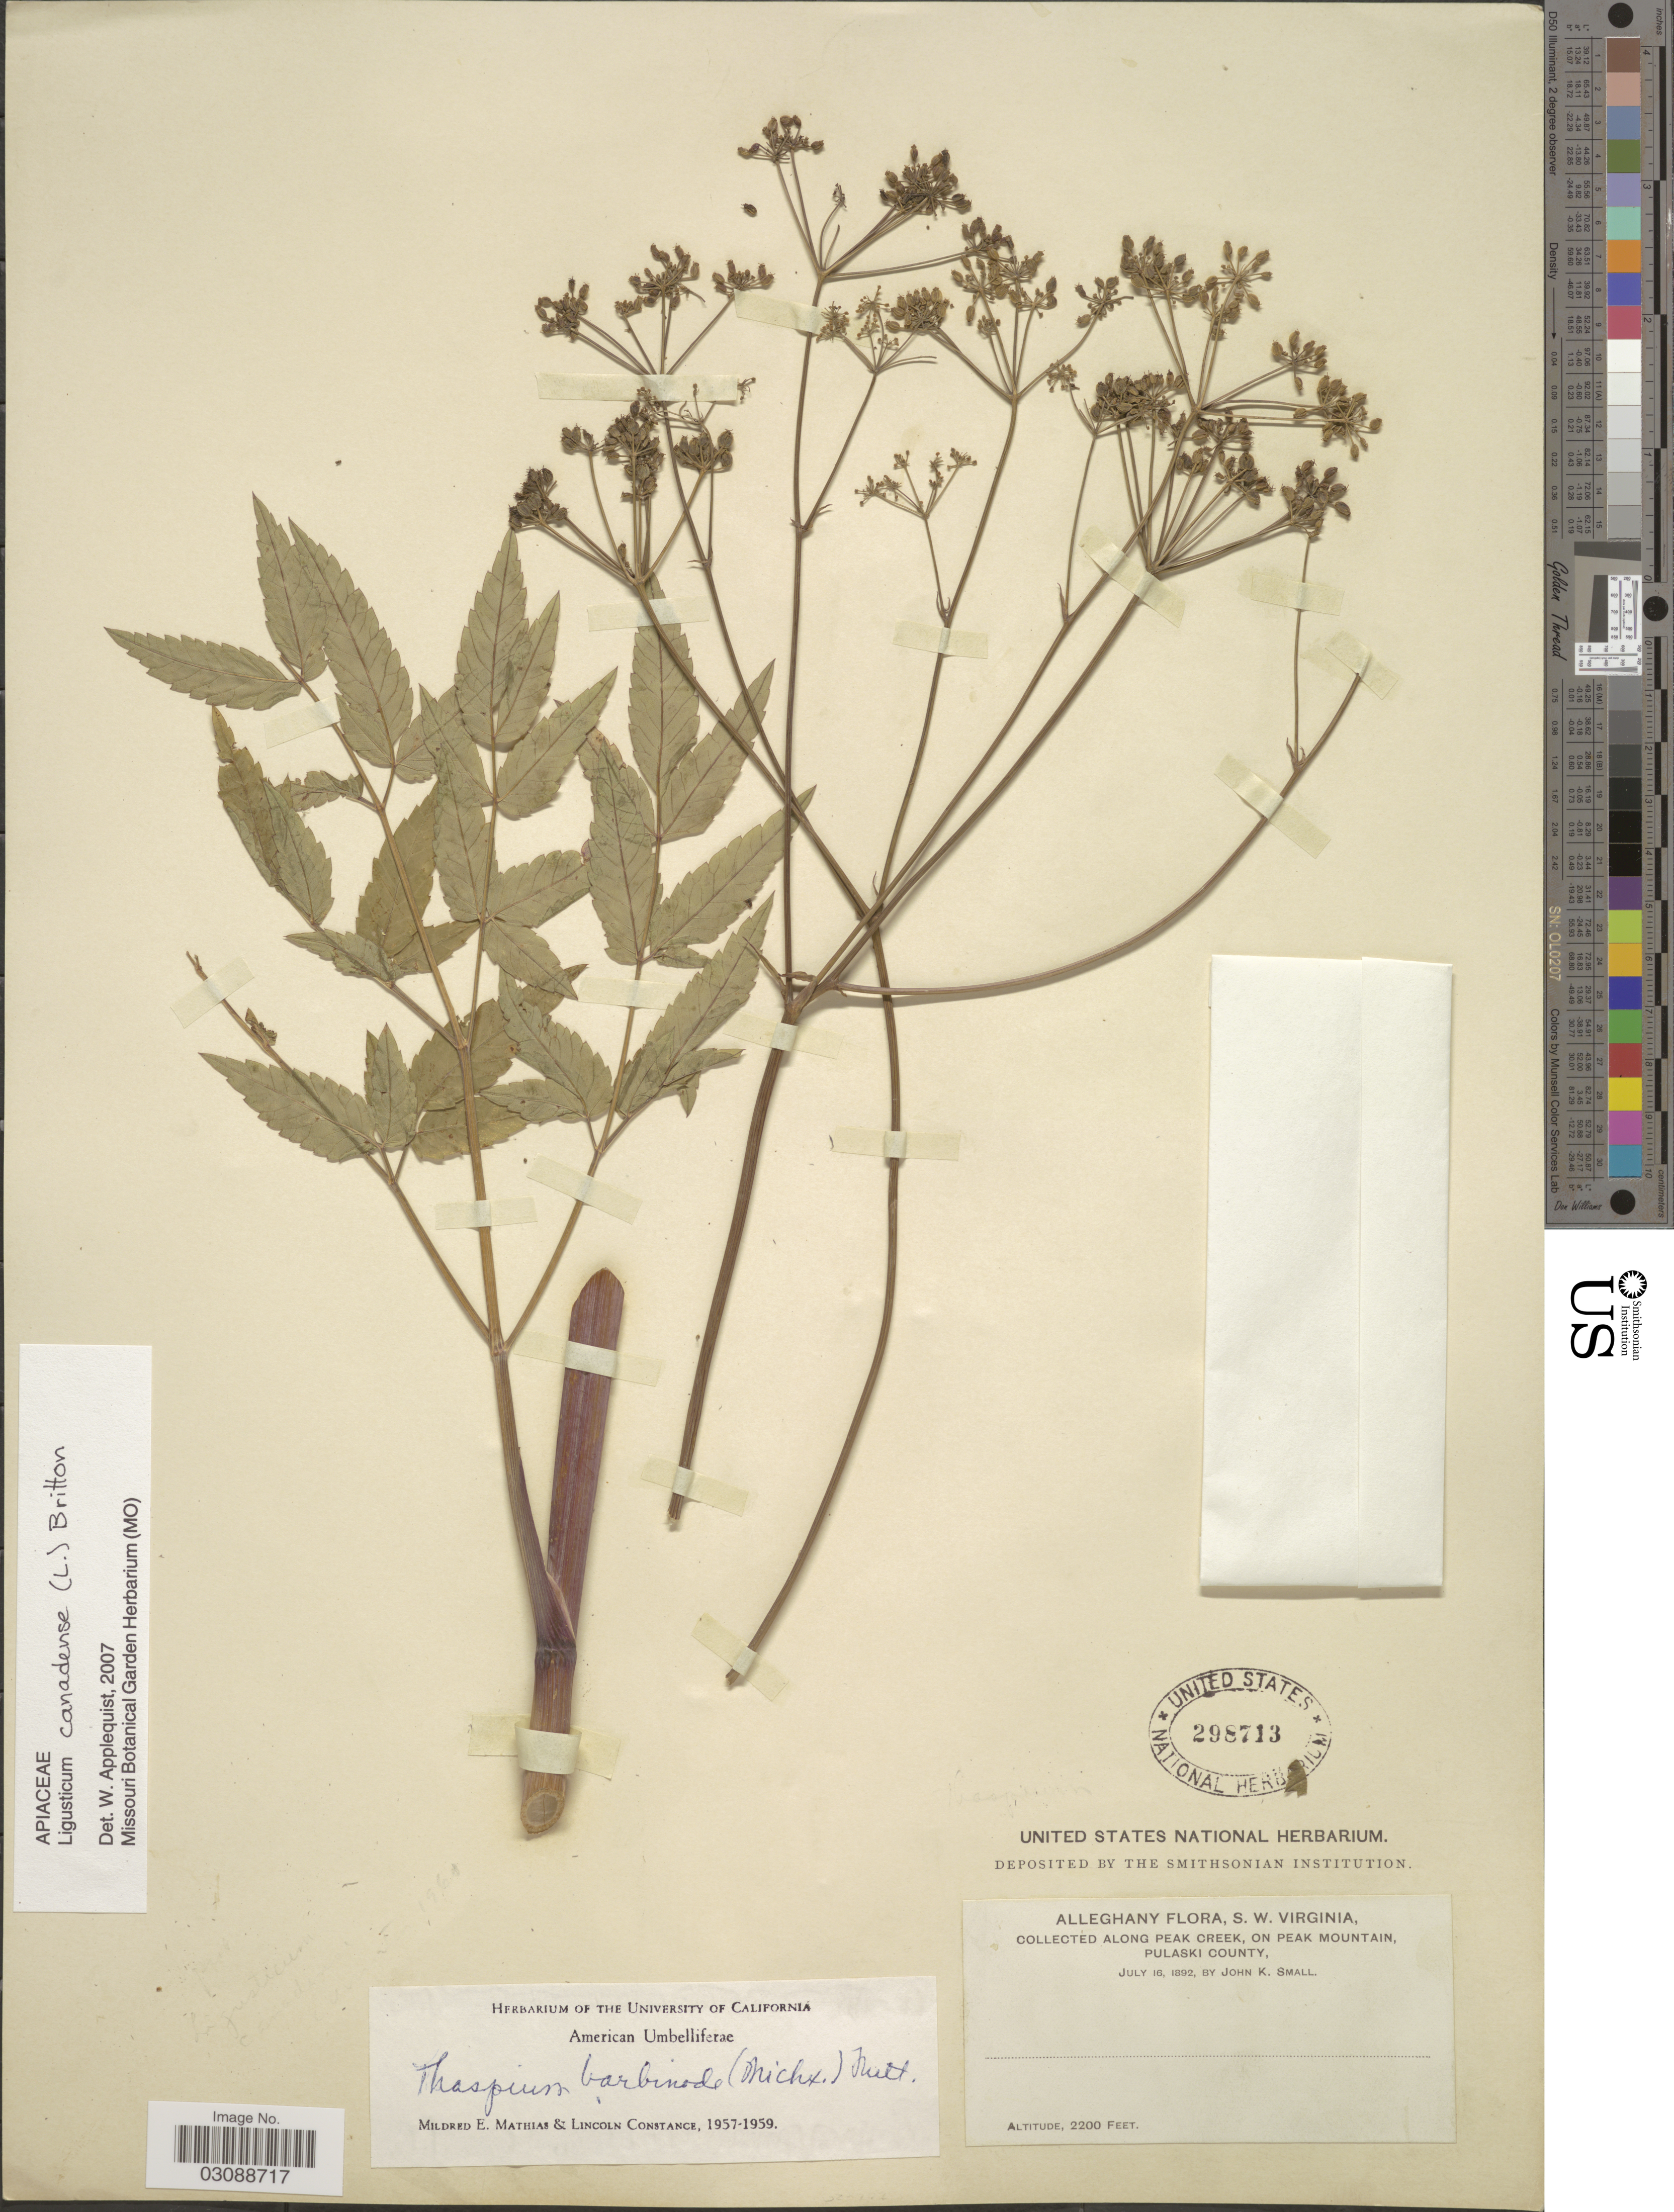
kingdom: Plantae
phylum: Tracheophyta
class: Magnoliopsida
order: Apiales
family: Apiaceae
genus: Ligusticum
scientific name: Ligusticum canadense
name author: (L.) Britton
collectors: J. K. Small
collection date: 1892-07-16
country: United States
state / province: Virginia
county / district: Pulaski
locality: Alleghany, S.W. Virginia. Along Peak Creek, on Peak Mountain.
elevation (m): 671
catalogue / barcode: US 298713